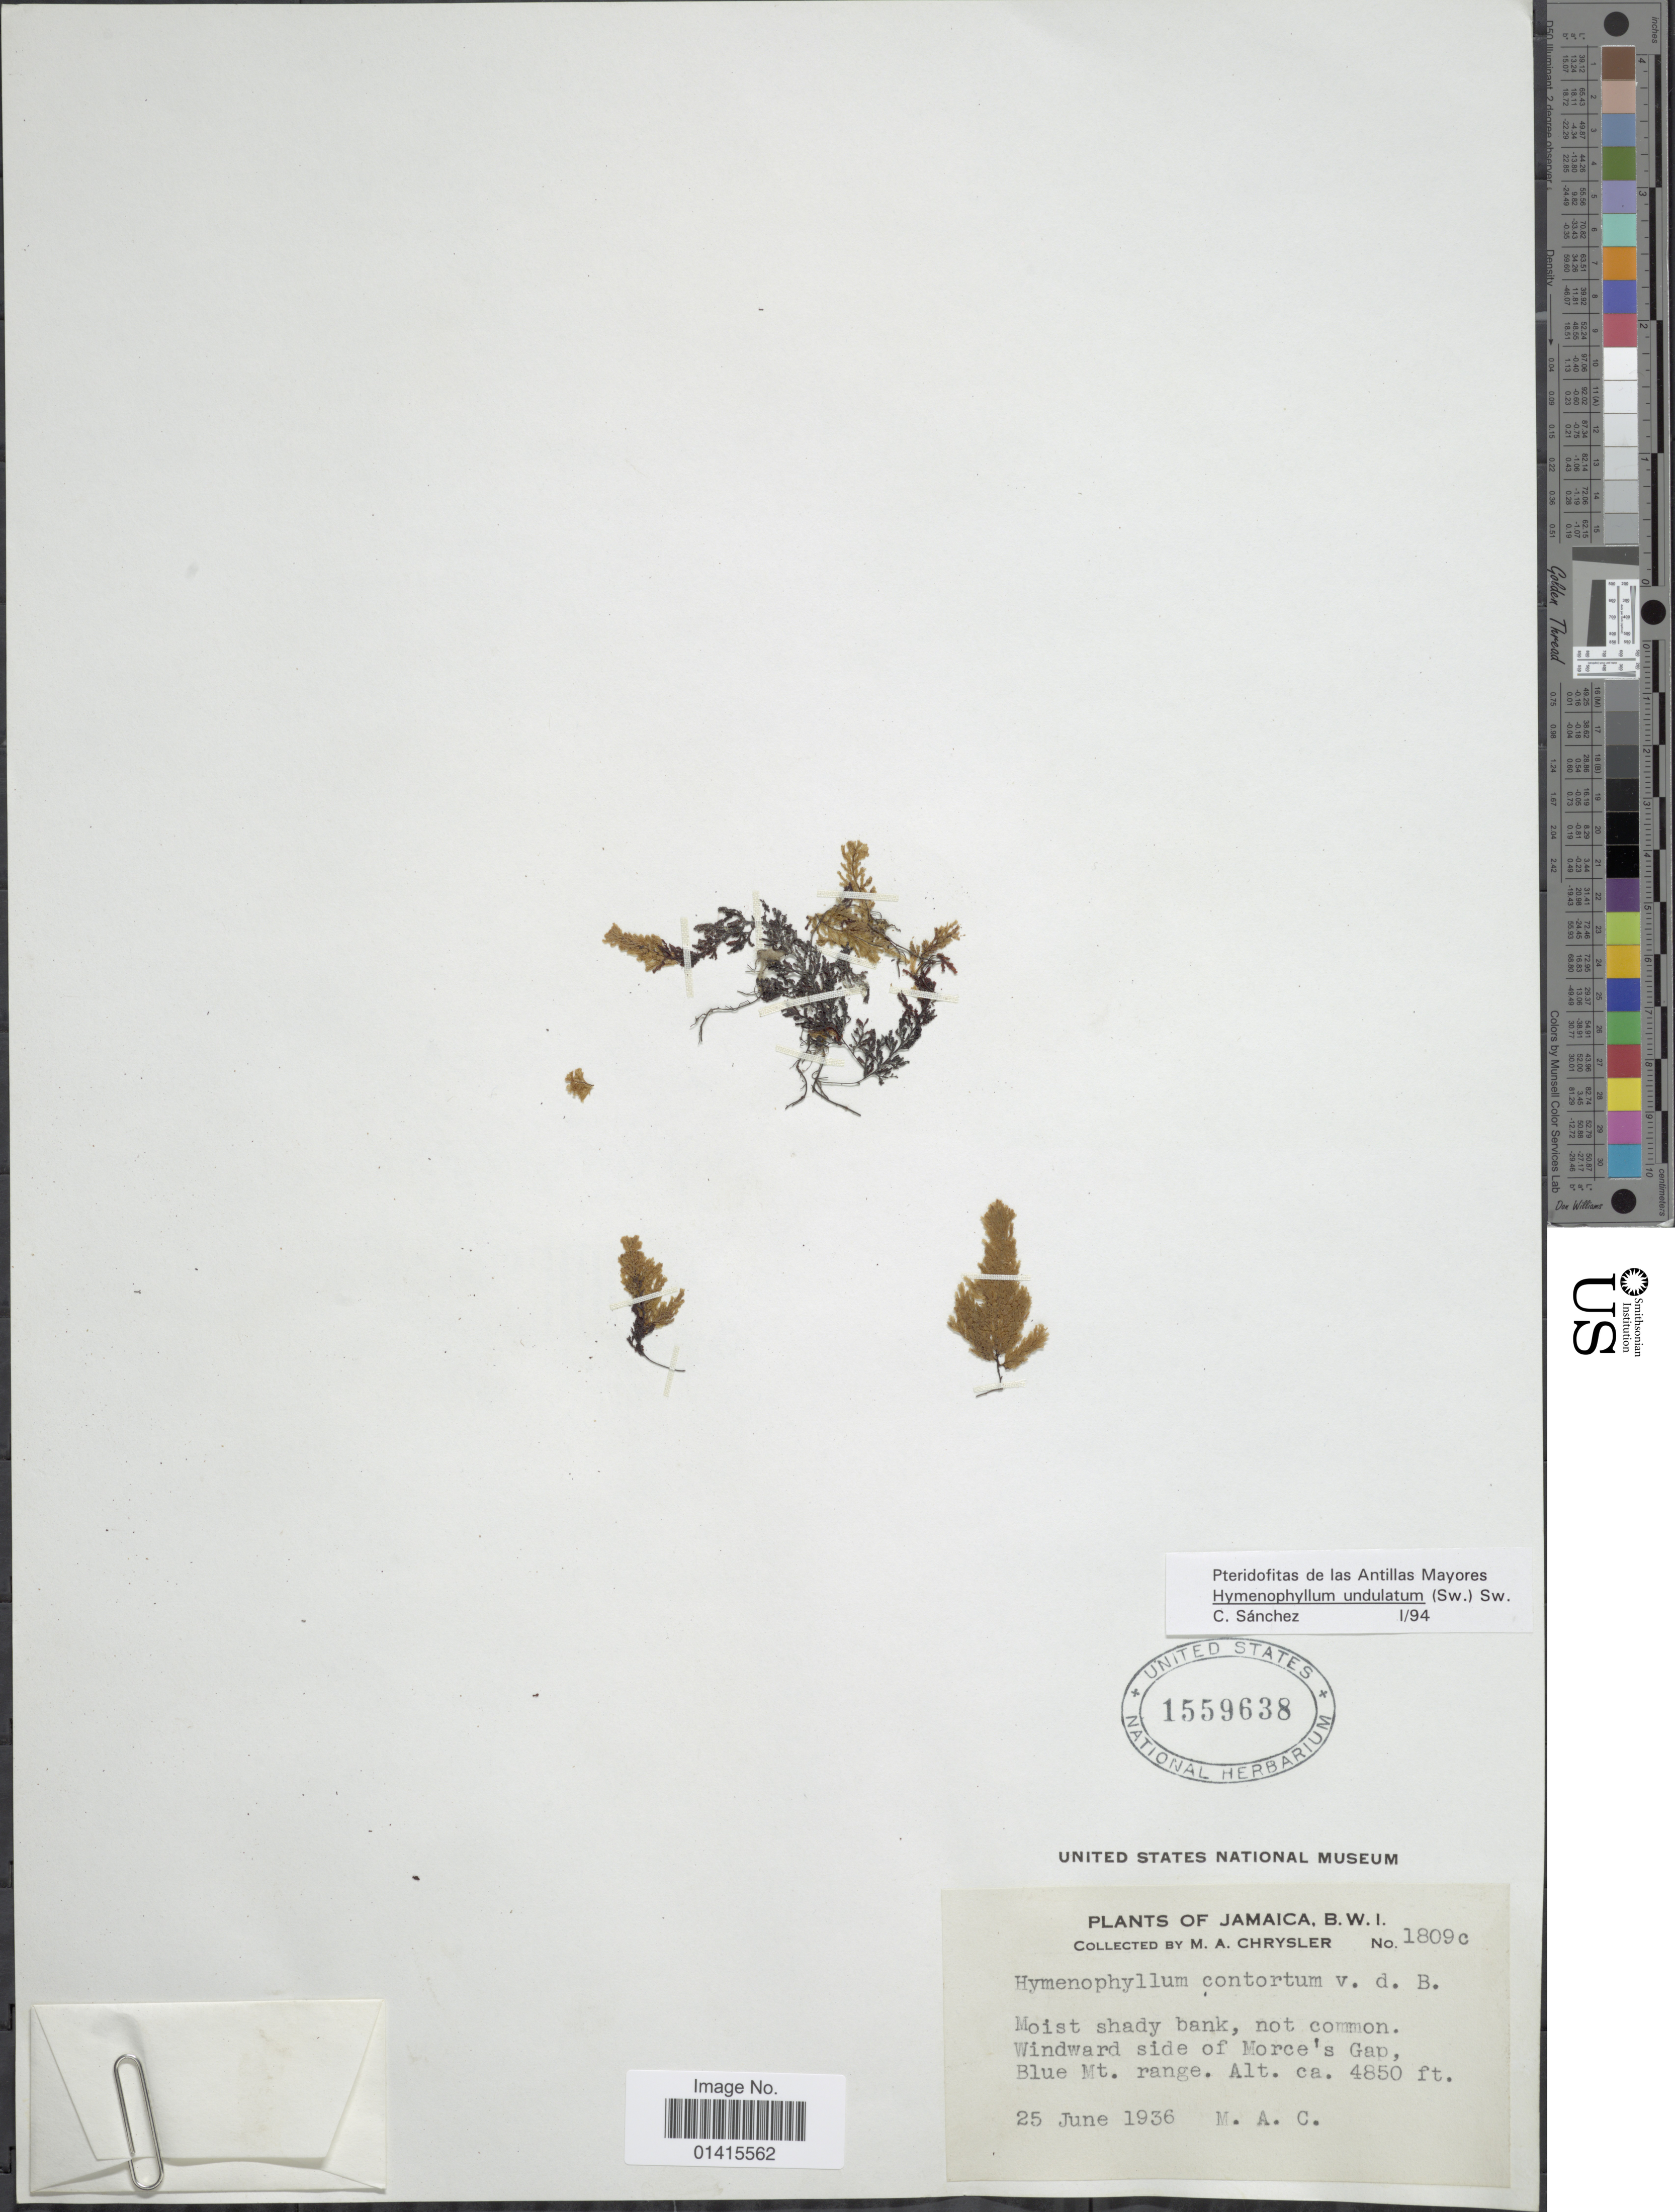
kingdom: Plantae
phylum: Tracheophyta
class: Polypodiopsida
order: Hymenophyllales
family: Hymenophyllaceae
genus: Hymenophyllum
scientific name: Hymenophyllum undulatum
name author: (Sw.) Sw.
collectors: M. A. Chrysler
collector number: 1809c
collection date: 1936-06-25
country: Jamaica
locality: Jamaica, B.W.I., Windward side of Morce's Gap, Blue Mt. range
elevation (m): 1478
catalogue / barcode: US 1559638